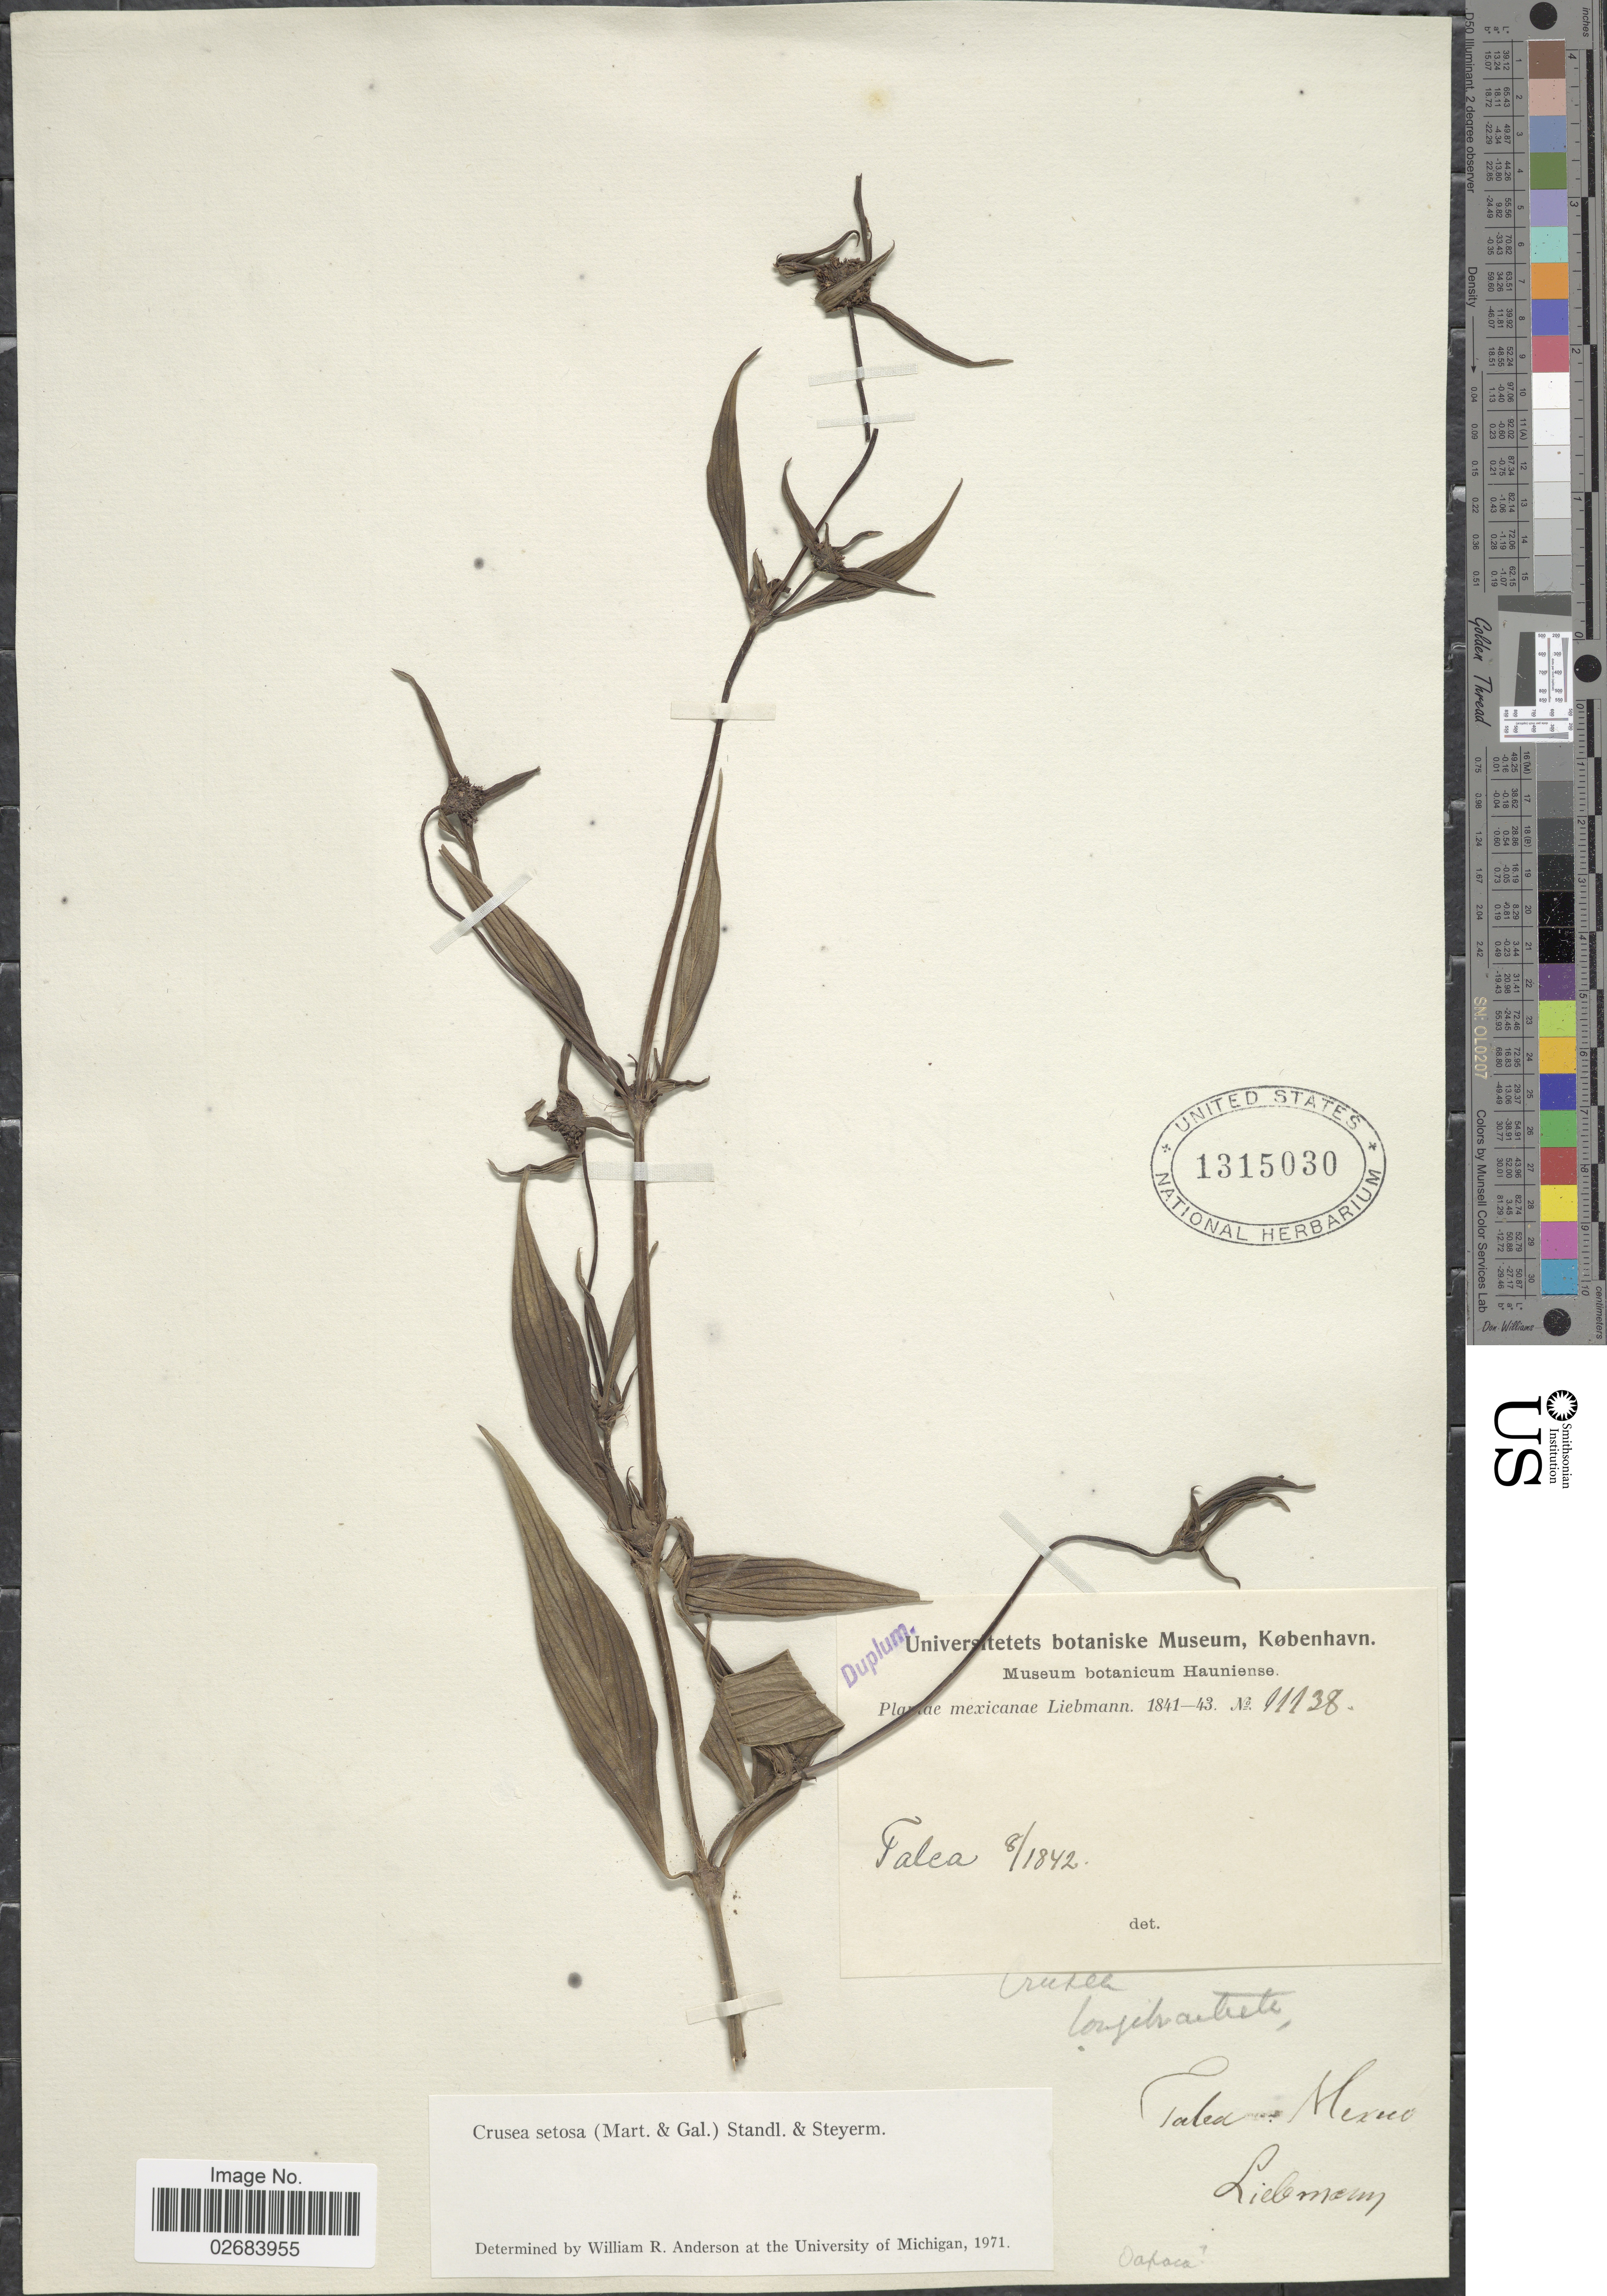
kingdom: Plantae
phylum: Tracheophyta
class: Magnoliopsida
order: Gentianales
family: Rubiaceae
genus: Crusea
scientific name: Crusea setosa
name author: (M. Martens & Galeotti) Standl. & Steyerm.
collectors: Liebmann, --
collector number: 11138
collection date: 1842-08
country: Mexico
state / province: Oaxaca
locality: Talea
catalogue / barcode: US 1315030